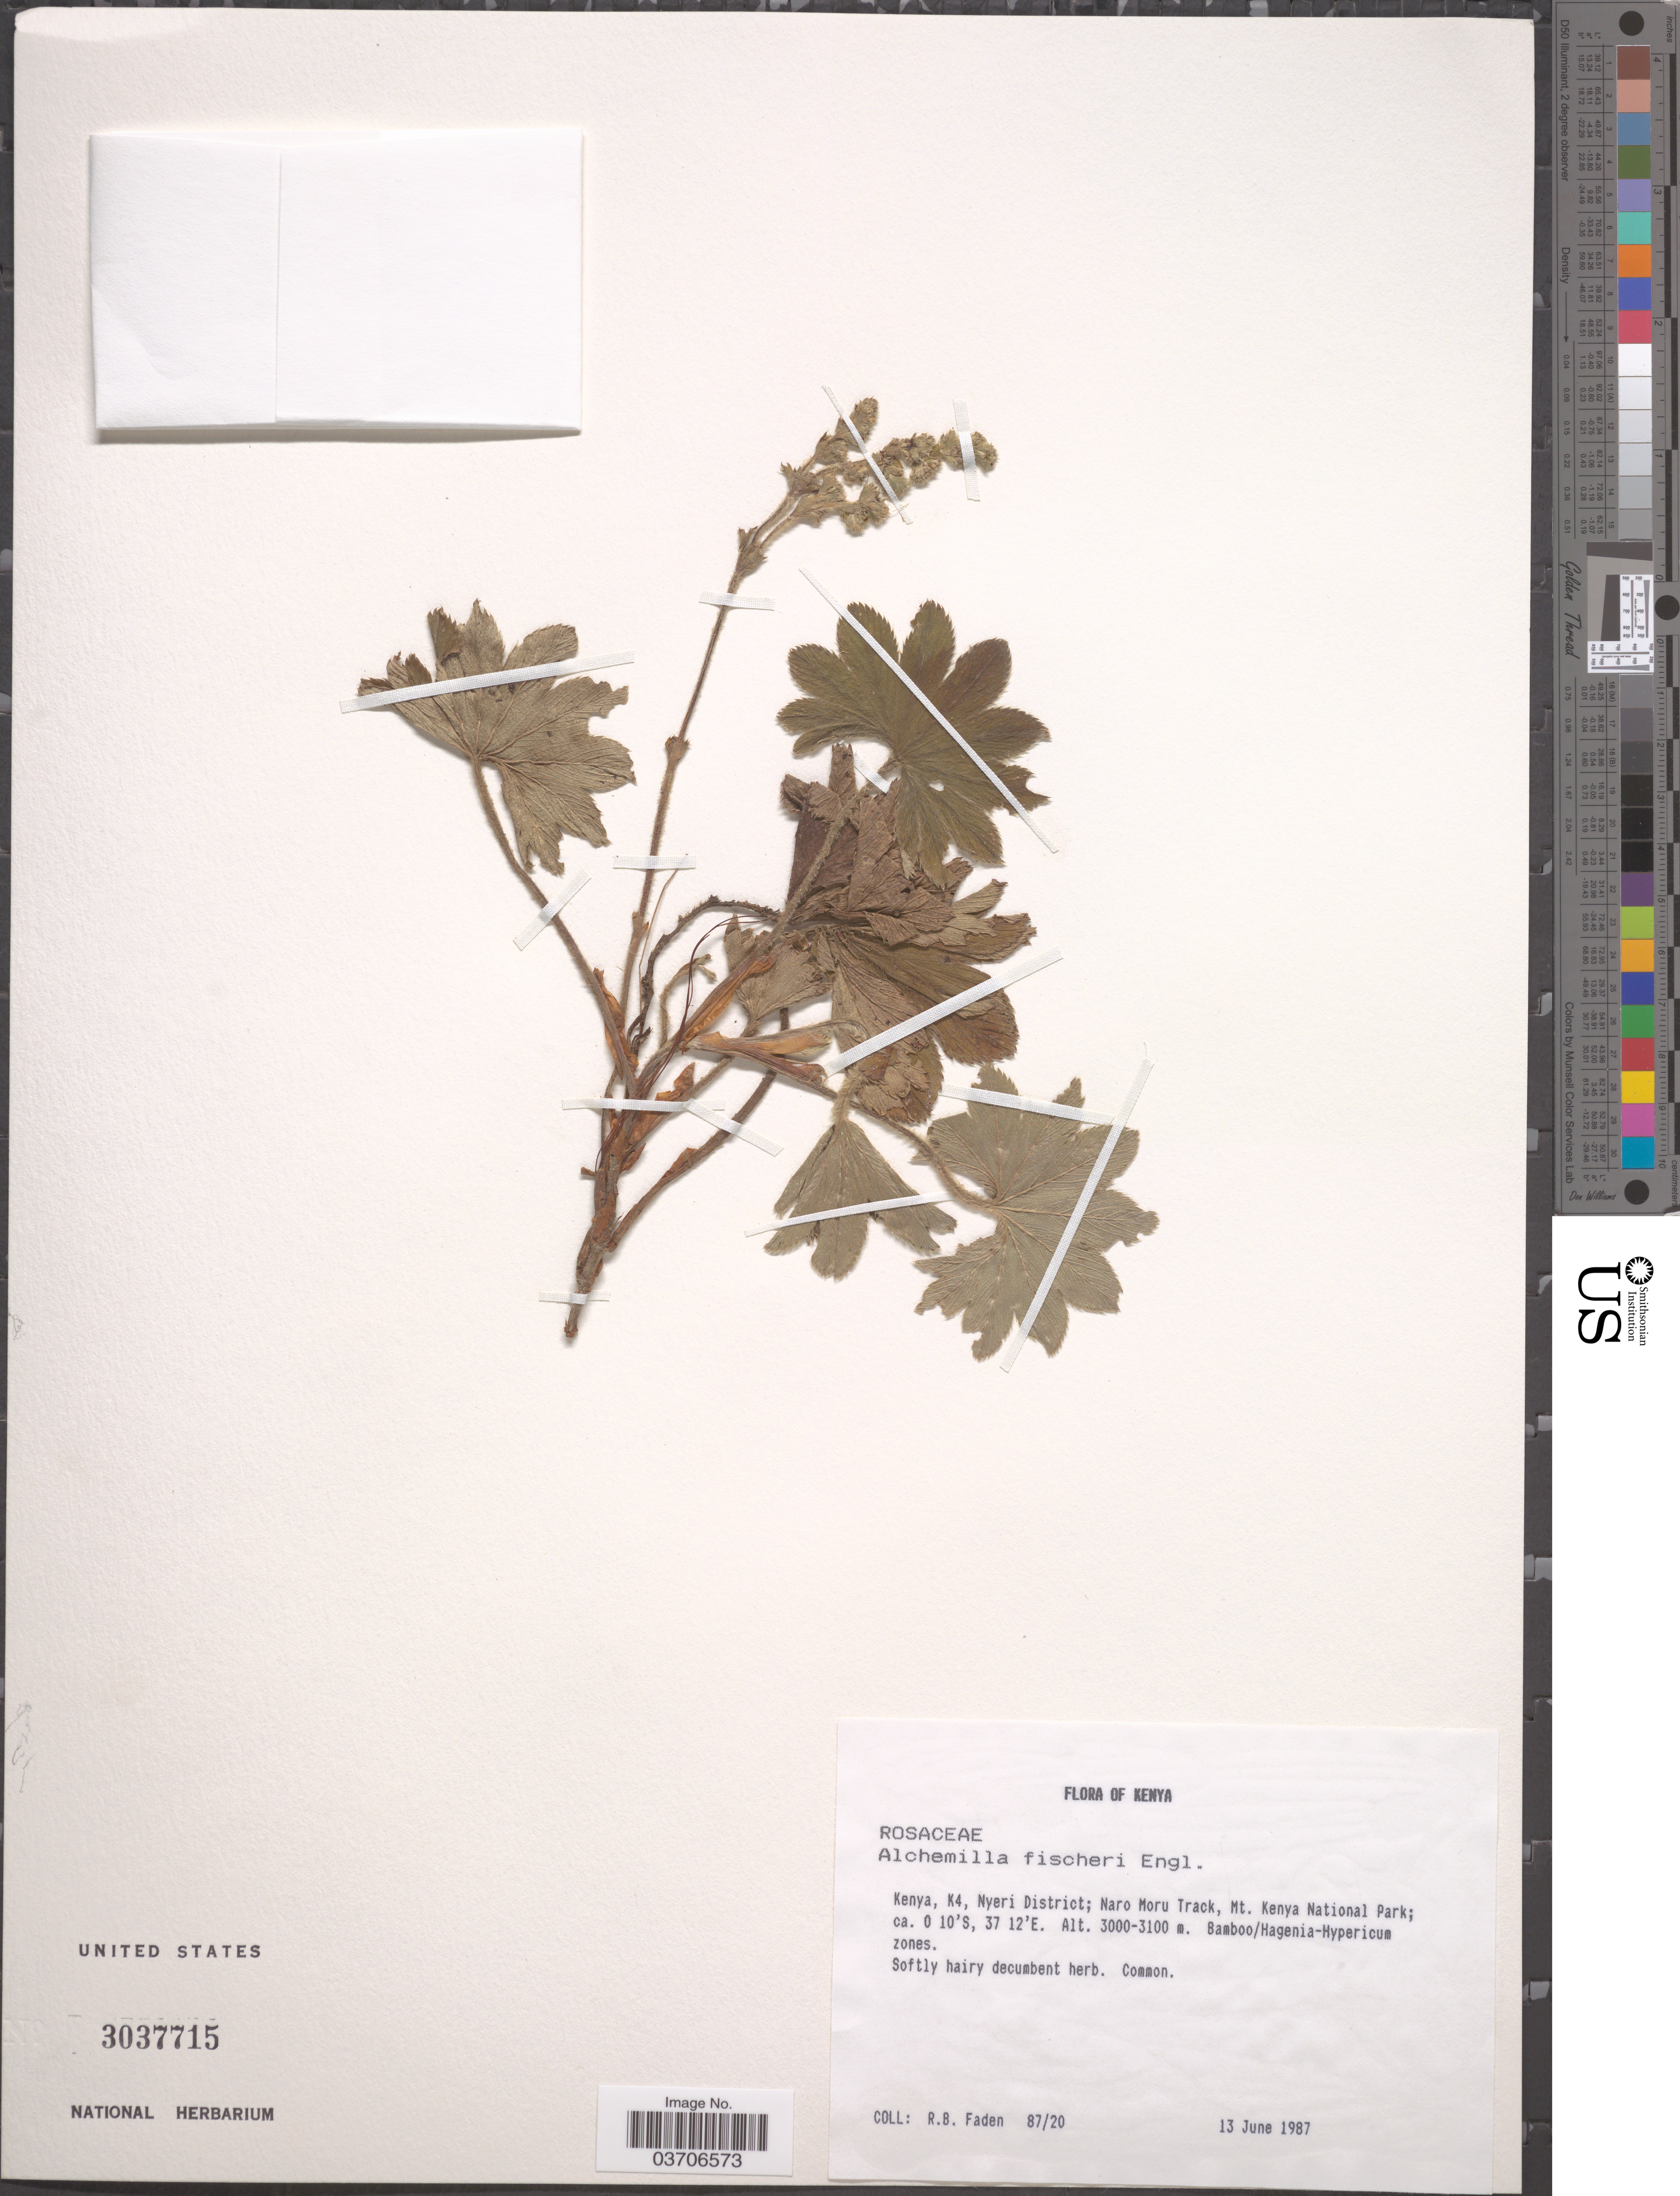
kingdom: Plantae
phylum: Tracheophyta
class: Magnoliopsida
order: Rosales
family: Rosaceae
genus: Alchemilla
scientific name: Alchemilla fischeri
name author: Engl.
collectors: R. B. Faden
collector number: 87/20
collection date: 1987-06-13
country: Kenya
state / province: Nyeri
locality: K4, Nyeri District; Naro Moru Track, Mt. Kenya National Park.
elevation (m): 3000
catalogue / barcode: US 3037715